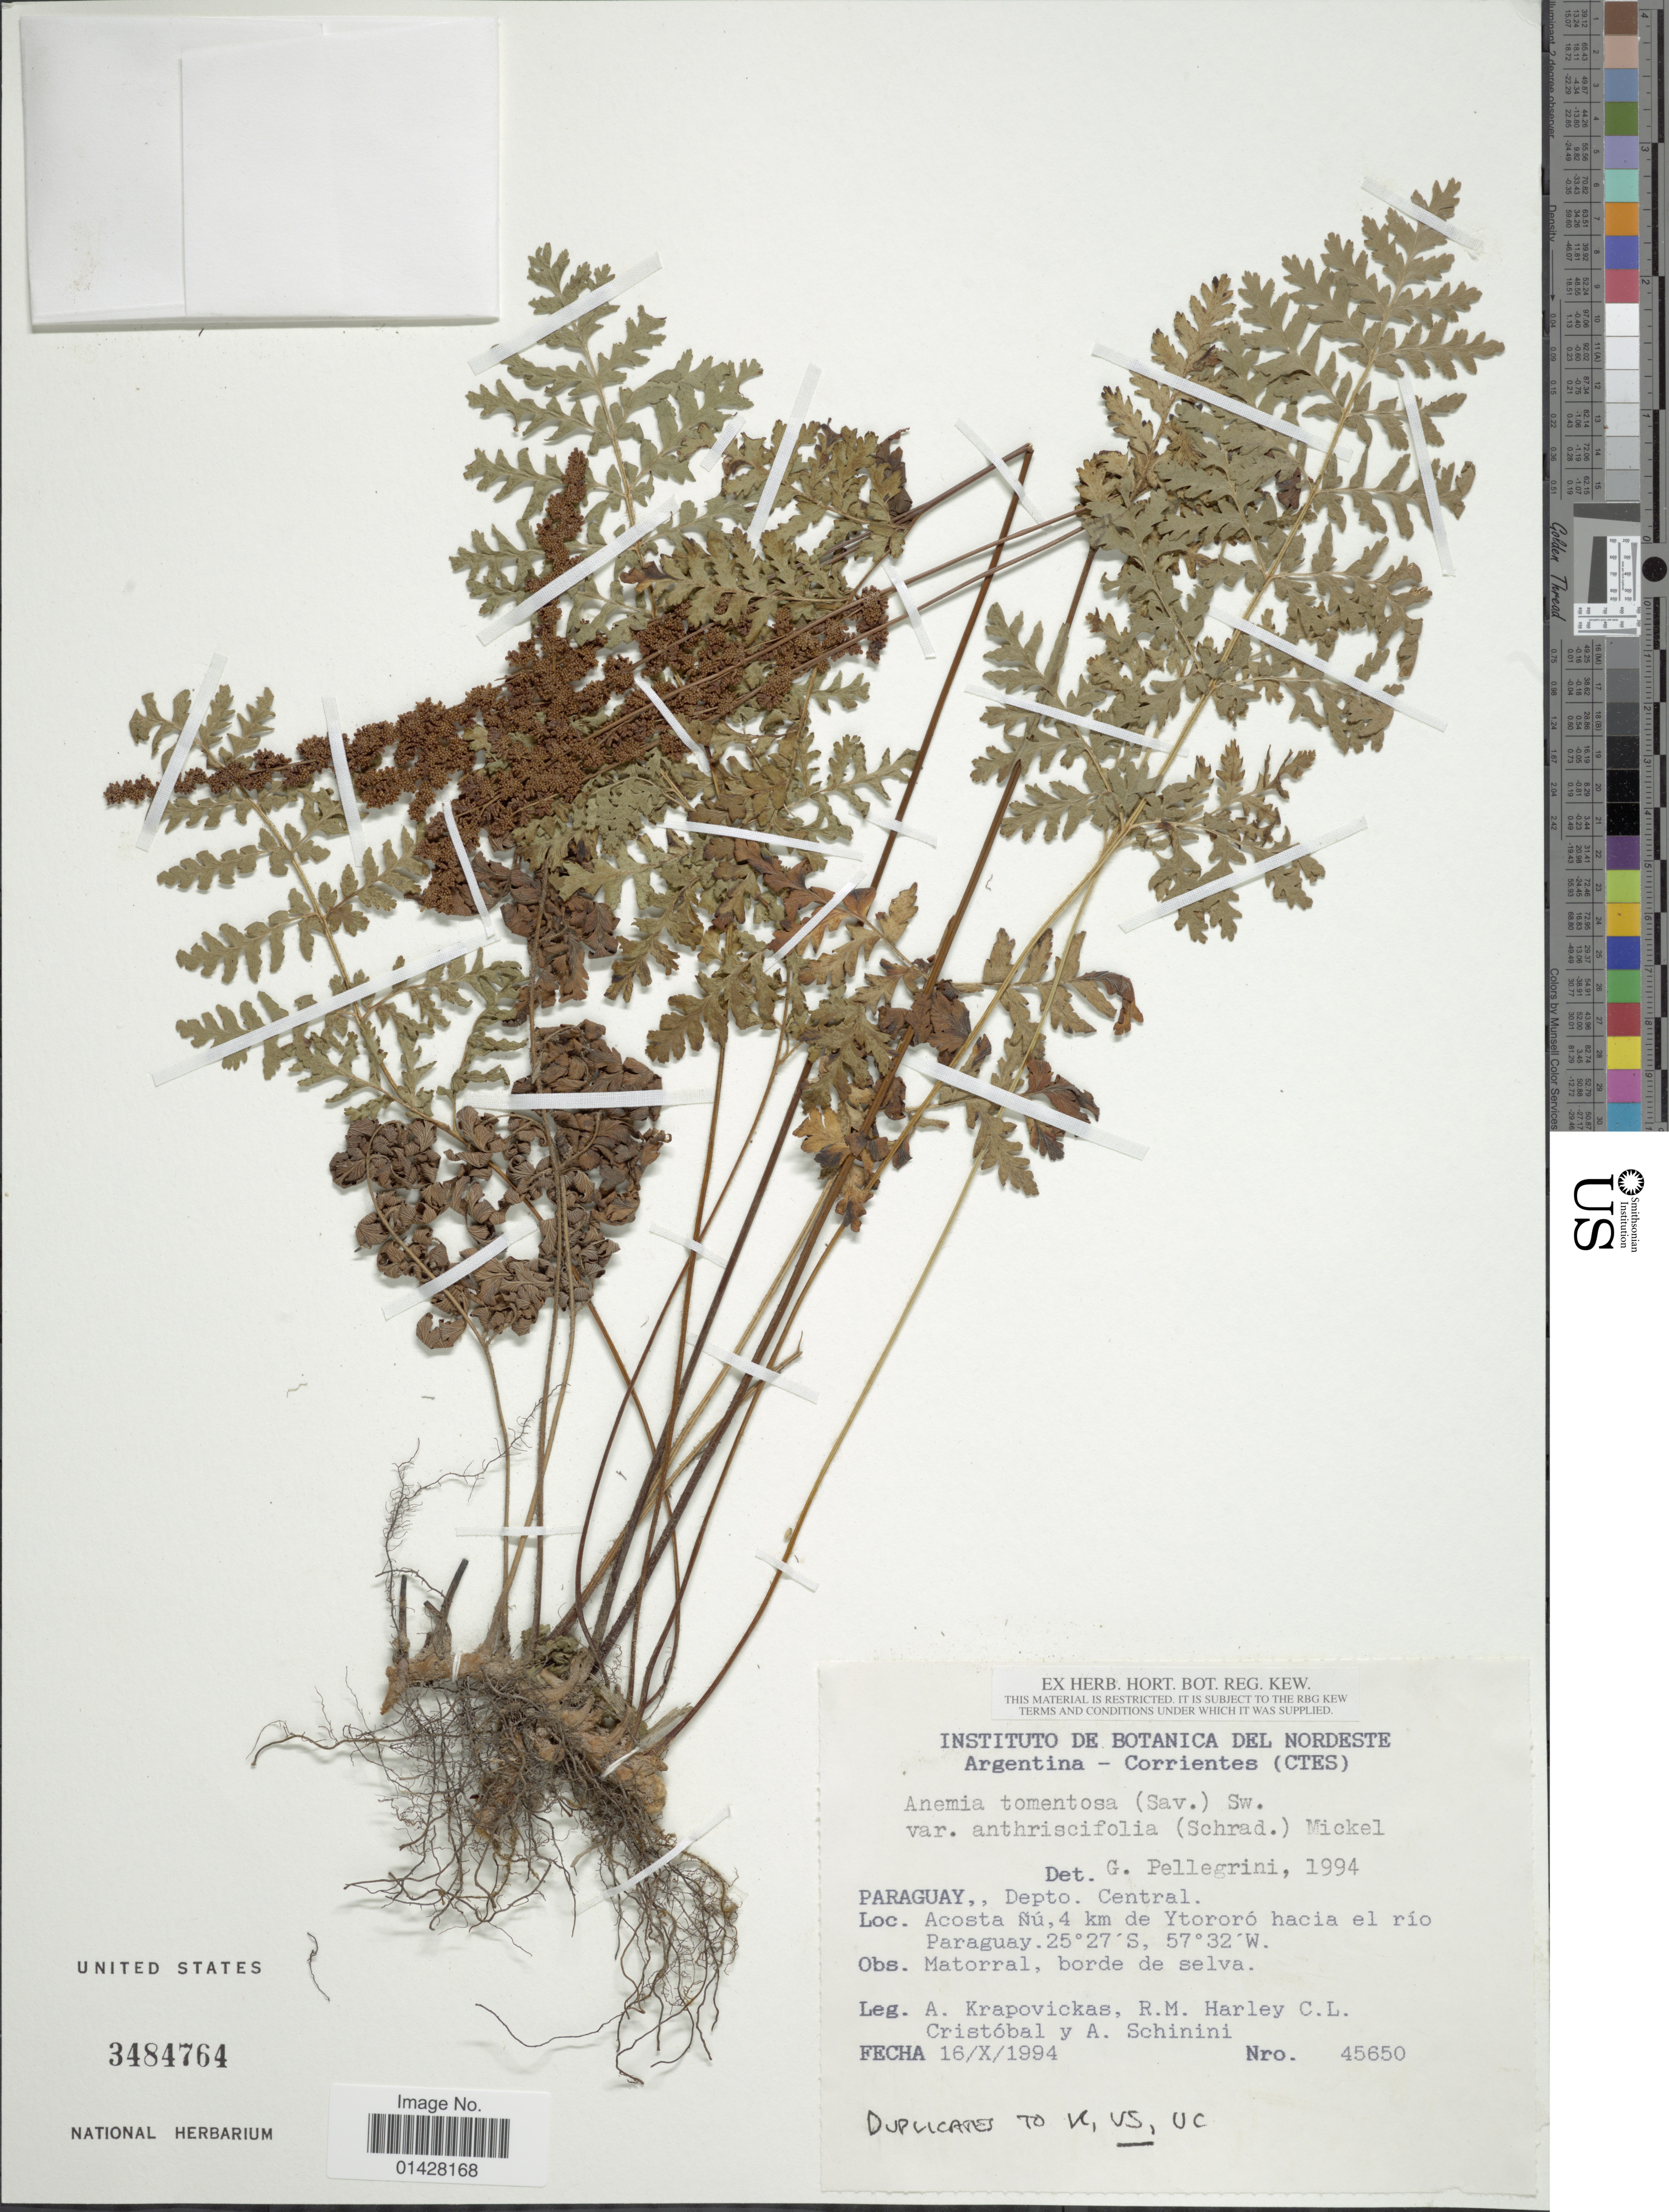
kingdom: Plantae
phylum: Tracheophyta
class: Polypodiopsida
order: Schizaeales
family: Anemiaceae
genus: Anemia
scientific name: Anemia tomentosa var. anthriscifolia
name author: (Schrad.) Mickel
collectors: A. Krapovickas, R. M. Harley, C. L. Cristóbal & A. Schinini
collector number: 45650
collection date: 1994-10-16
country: Paraguay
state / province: Central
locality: Paraguay., Depto. Central. Acoste Nú, 4 km de Ytororó hacia el río Paraguay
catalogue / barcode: US 3484764